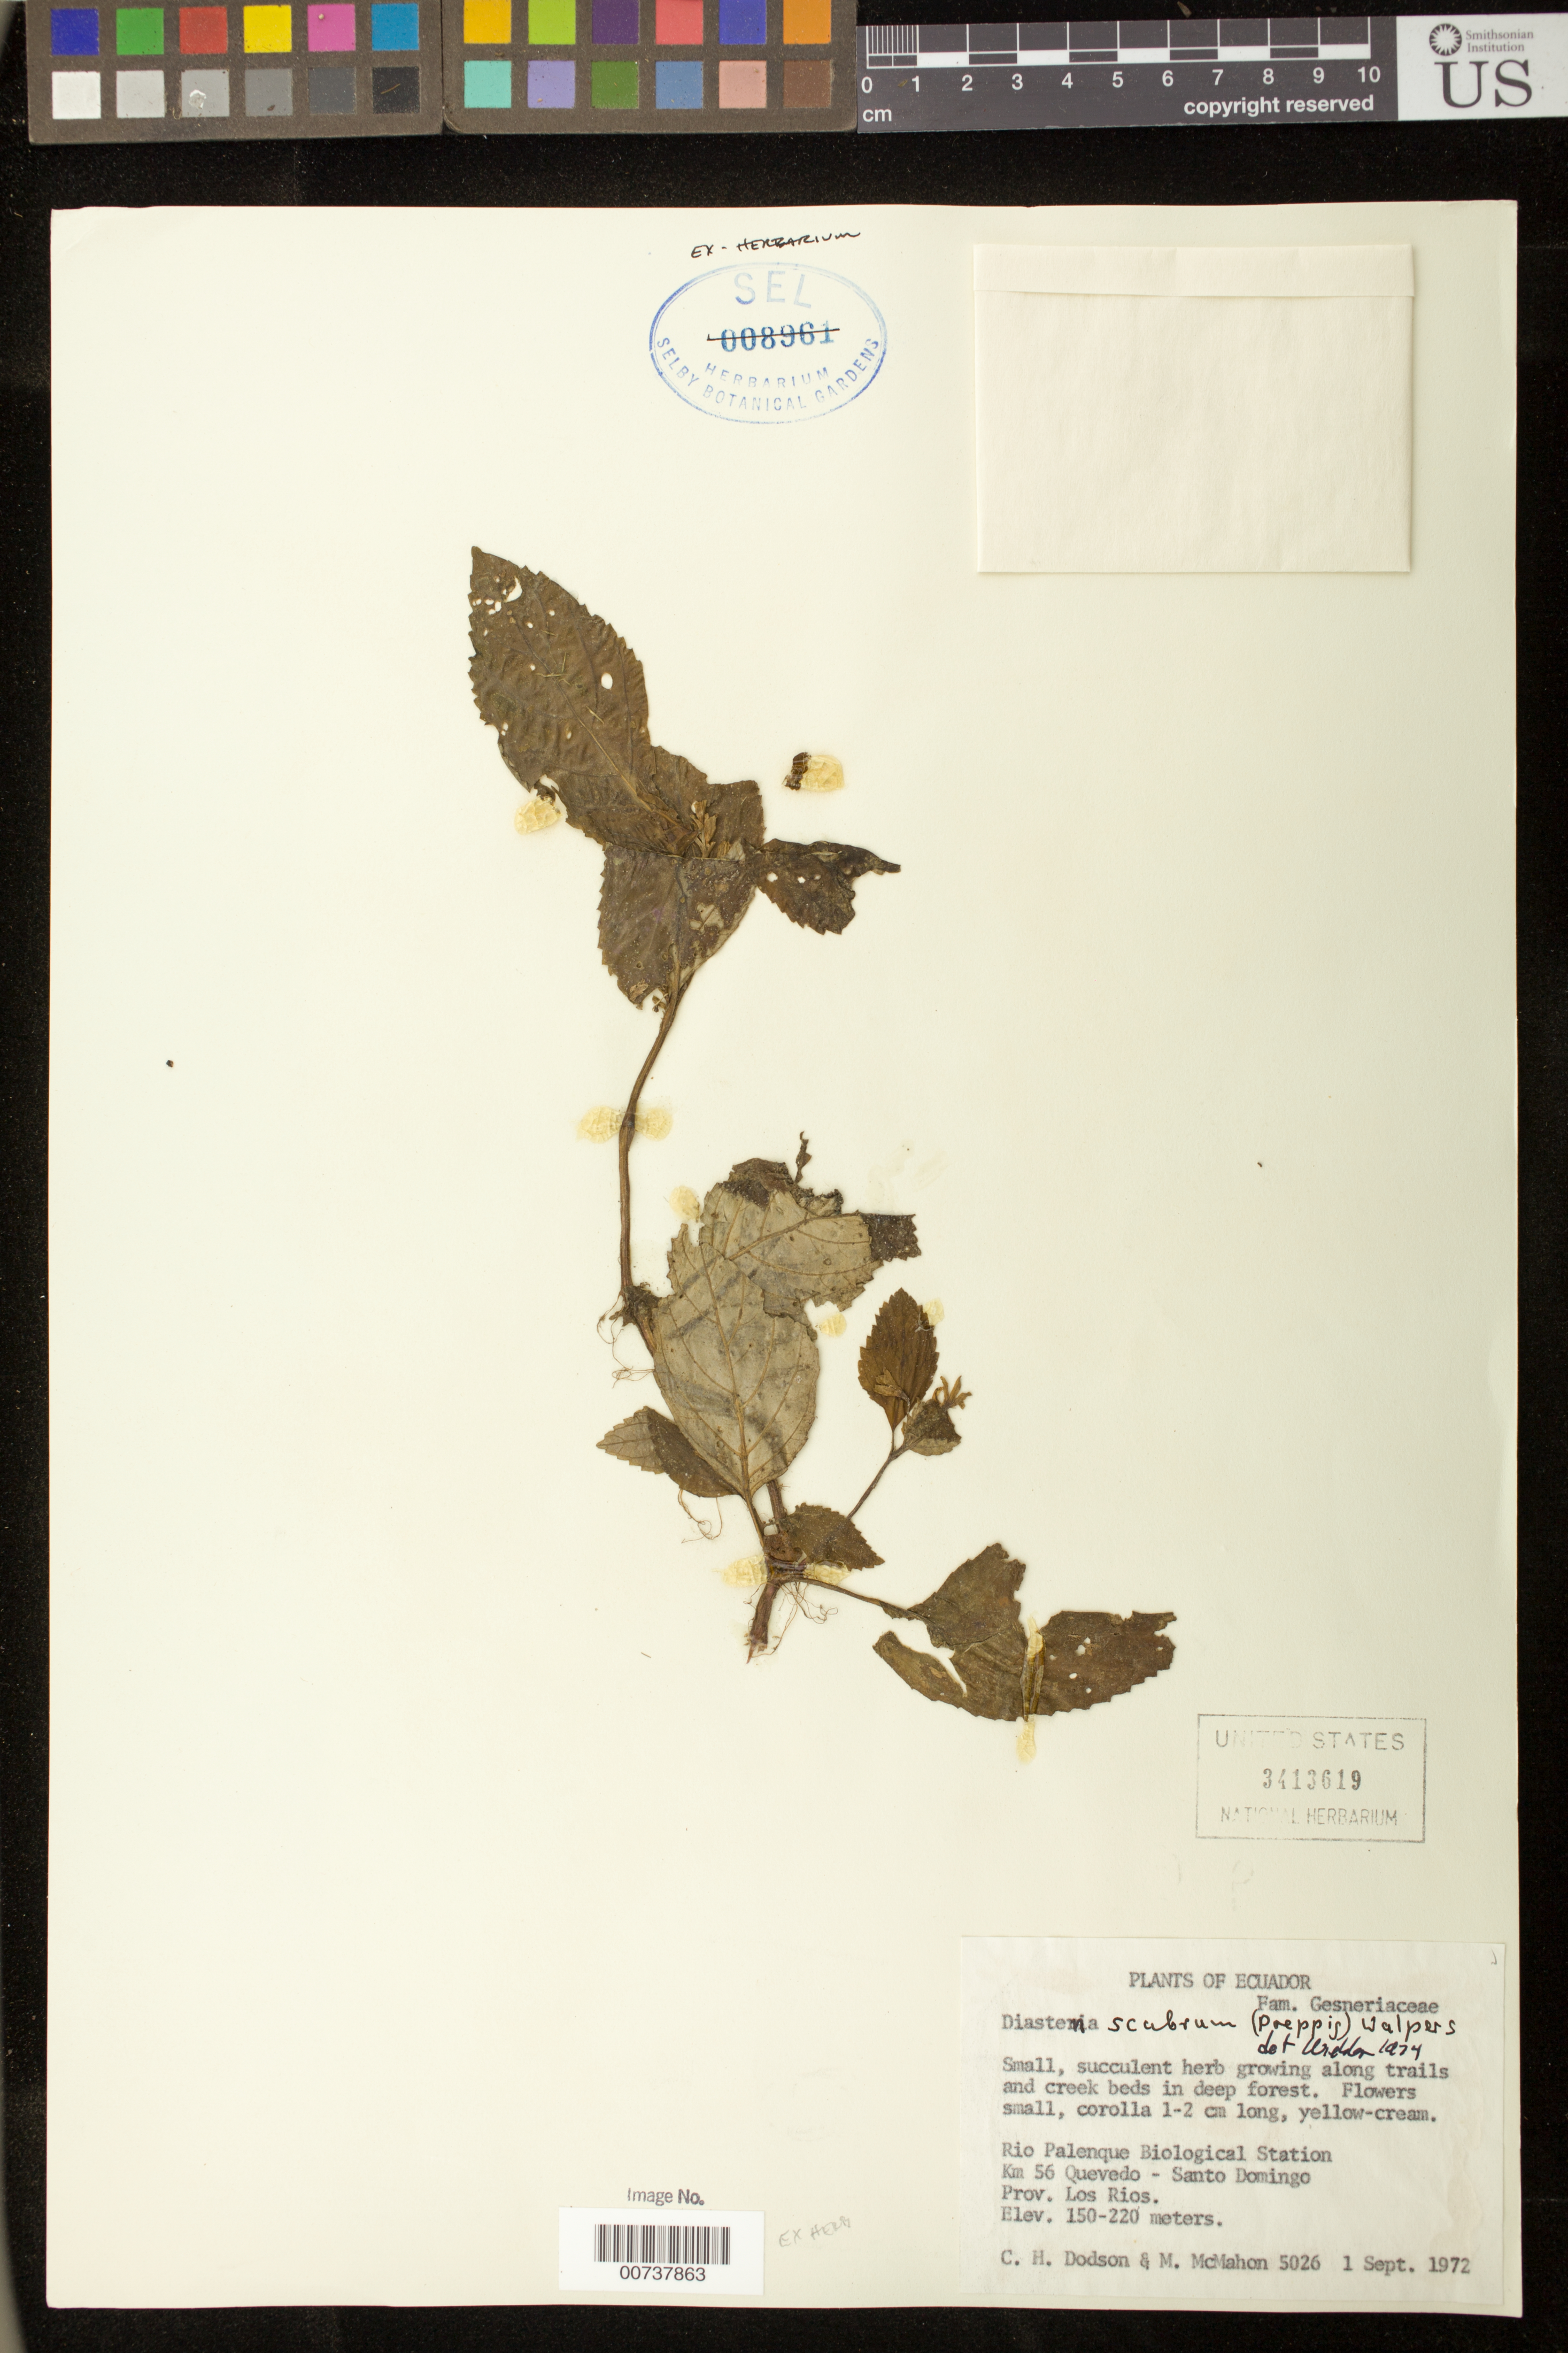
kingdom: Plantae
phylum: Tracheophyta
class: Magnoliopsida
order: Lamiales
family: Gesneriaceae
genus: Diastema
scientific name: Diastema scabrum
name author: (Poepp.) Benth. ex Walp.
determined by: Wiehler, H. J.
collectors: C. H. Dodson & M. McMahon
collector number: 5026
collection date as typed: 01 Sep 1972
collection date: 1972-09-01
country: Ecuador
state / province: Los Ríos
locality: Rio Palenque Biological Station, km 56 Quebedo - Santo Domingo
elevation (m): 150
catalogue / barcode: US 3413619